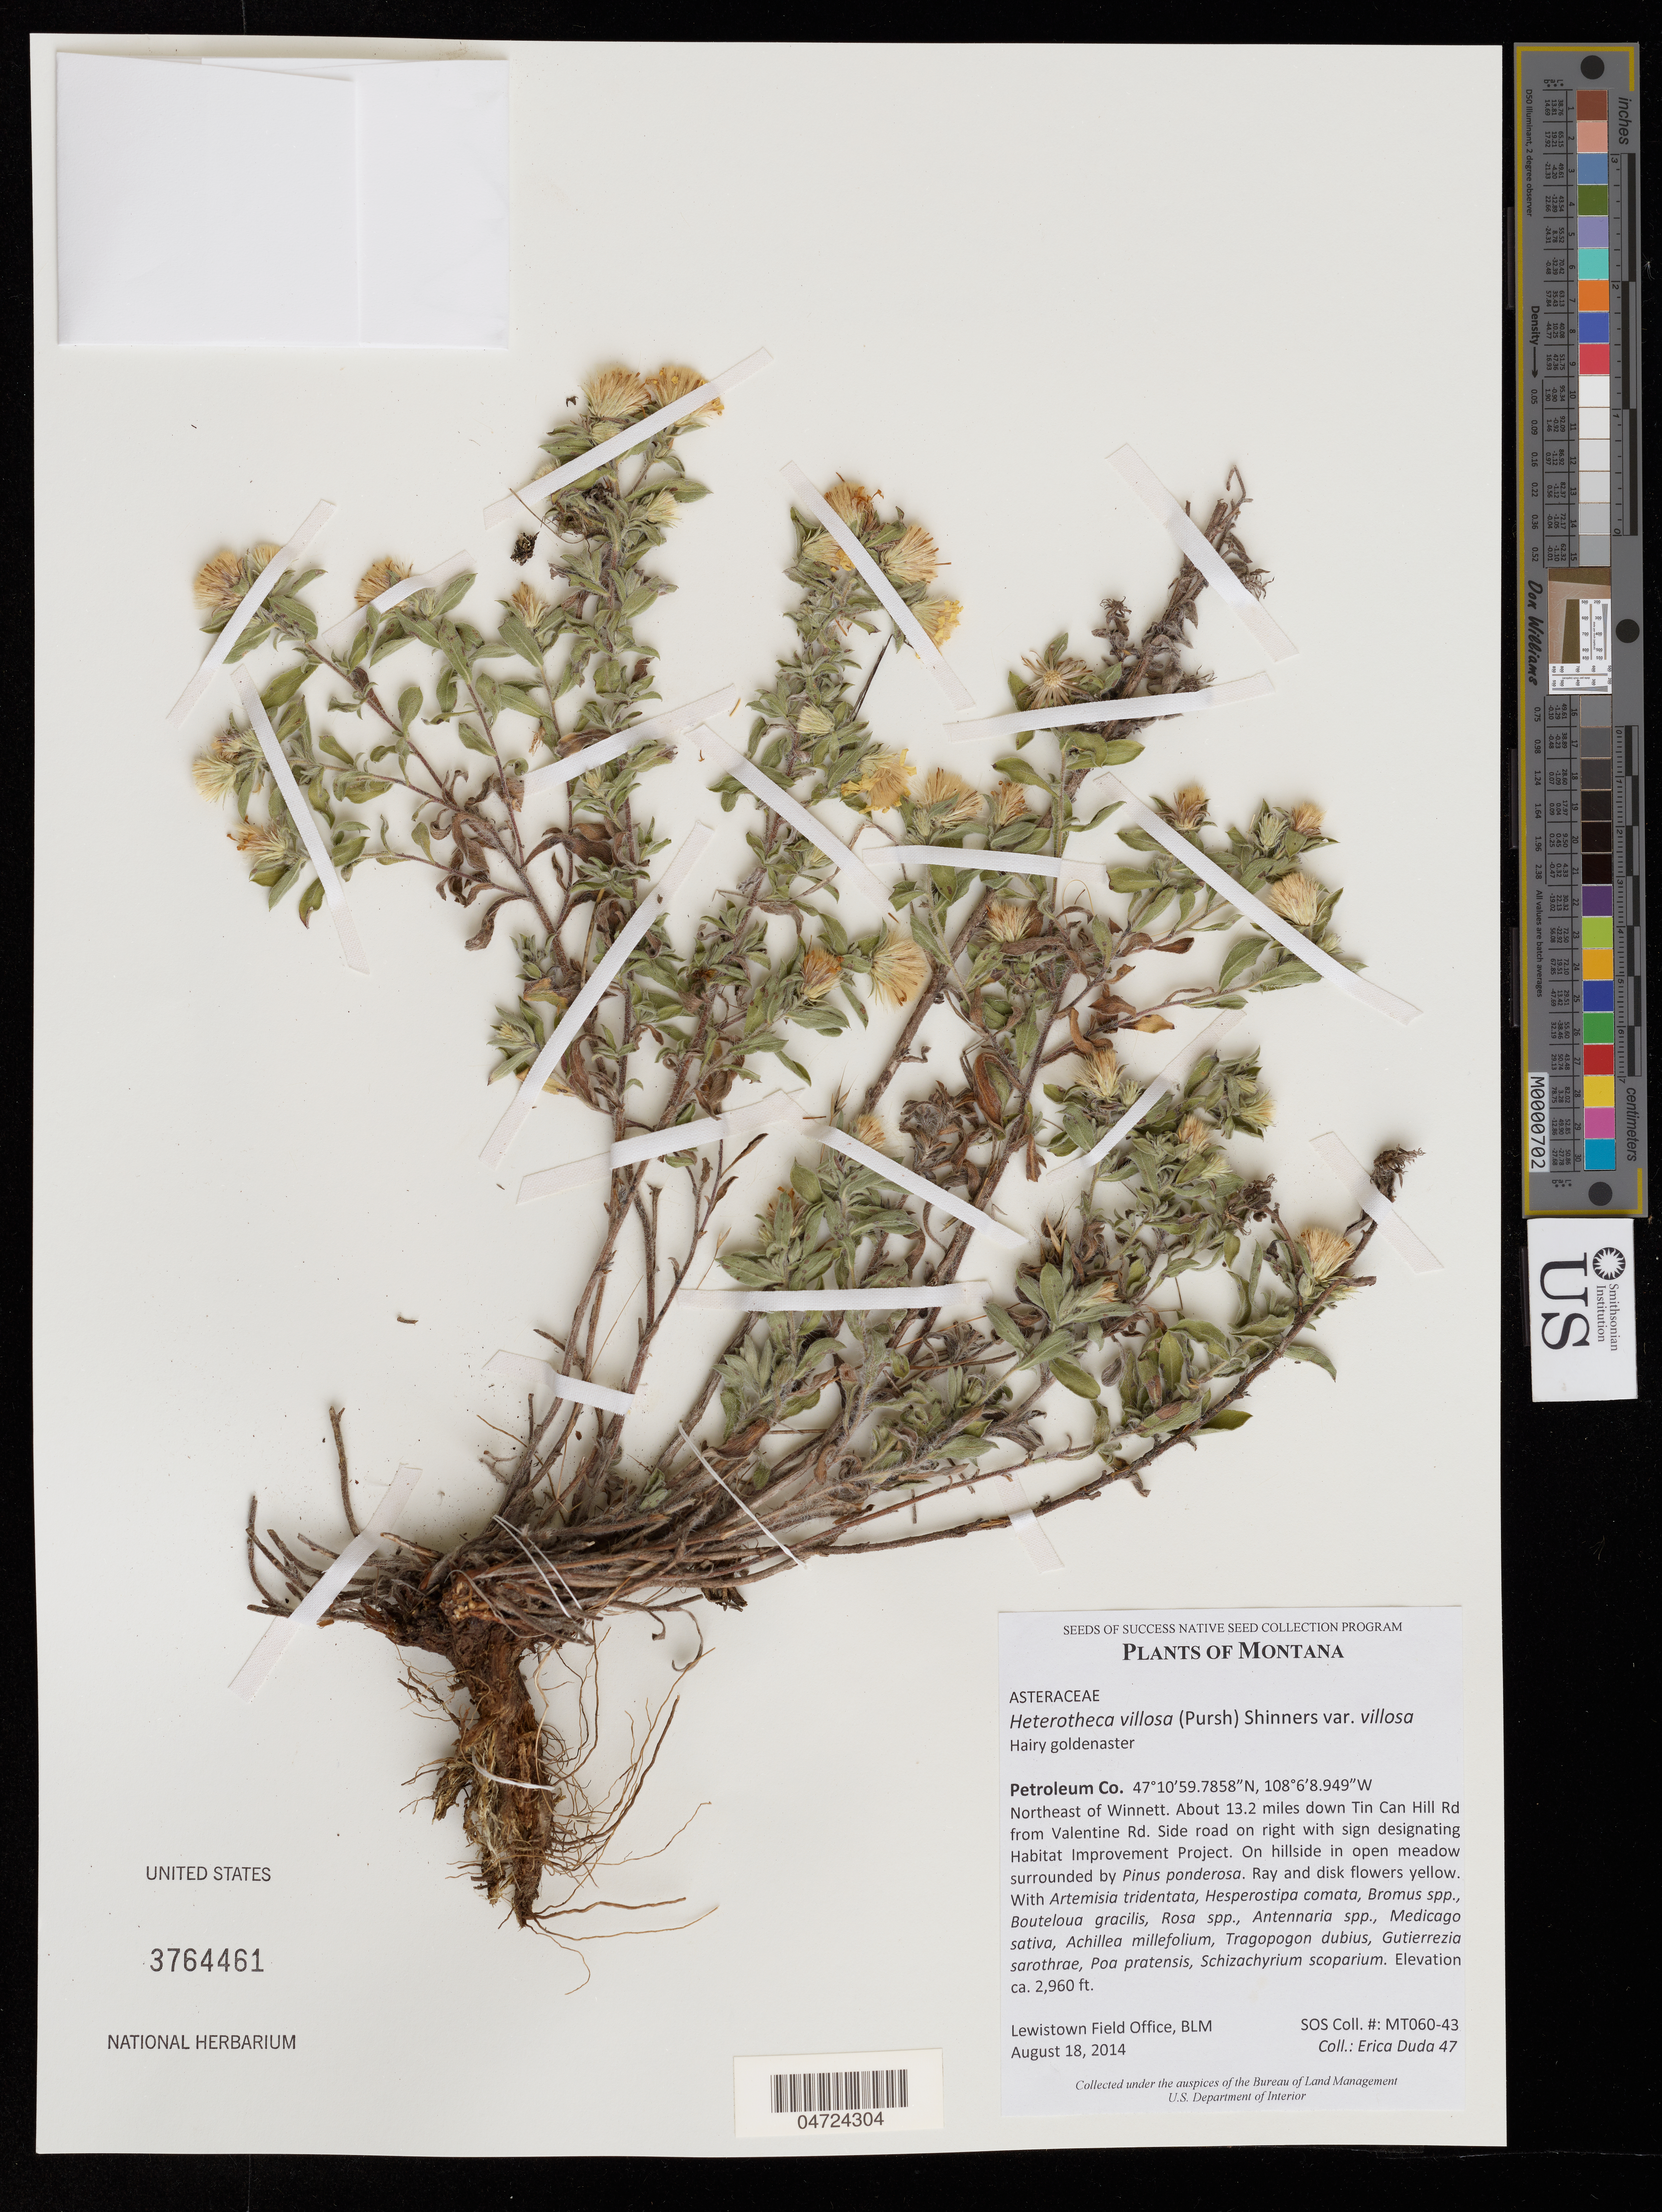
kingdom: Plantae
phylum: Tracheophyta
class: Magnoliopsida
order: Asterales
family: Asteraceae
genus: Heterotheca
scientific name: Heterotheca villosa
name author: (Pursh) Shinners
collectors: E. Duda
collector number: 47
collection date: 2014-08-18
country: United States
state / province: Montana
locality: Petroleum Co. Northeast of Winnett. About 13.2 miles down Tin Can Hill Rd from Valentine Rd. Side road on right with sign designating Habitat Improvement Project.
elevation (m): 902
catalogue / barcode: US 3764461